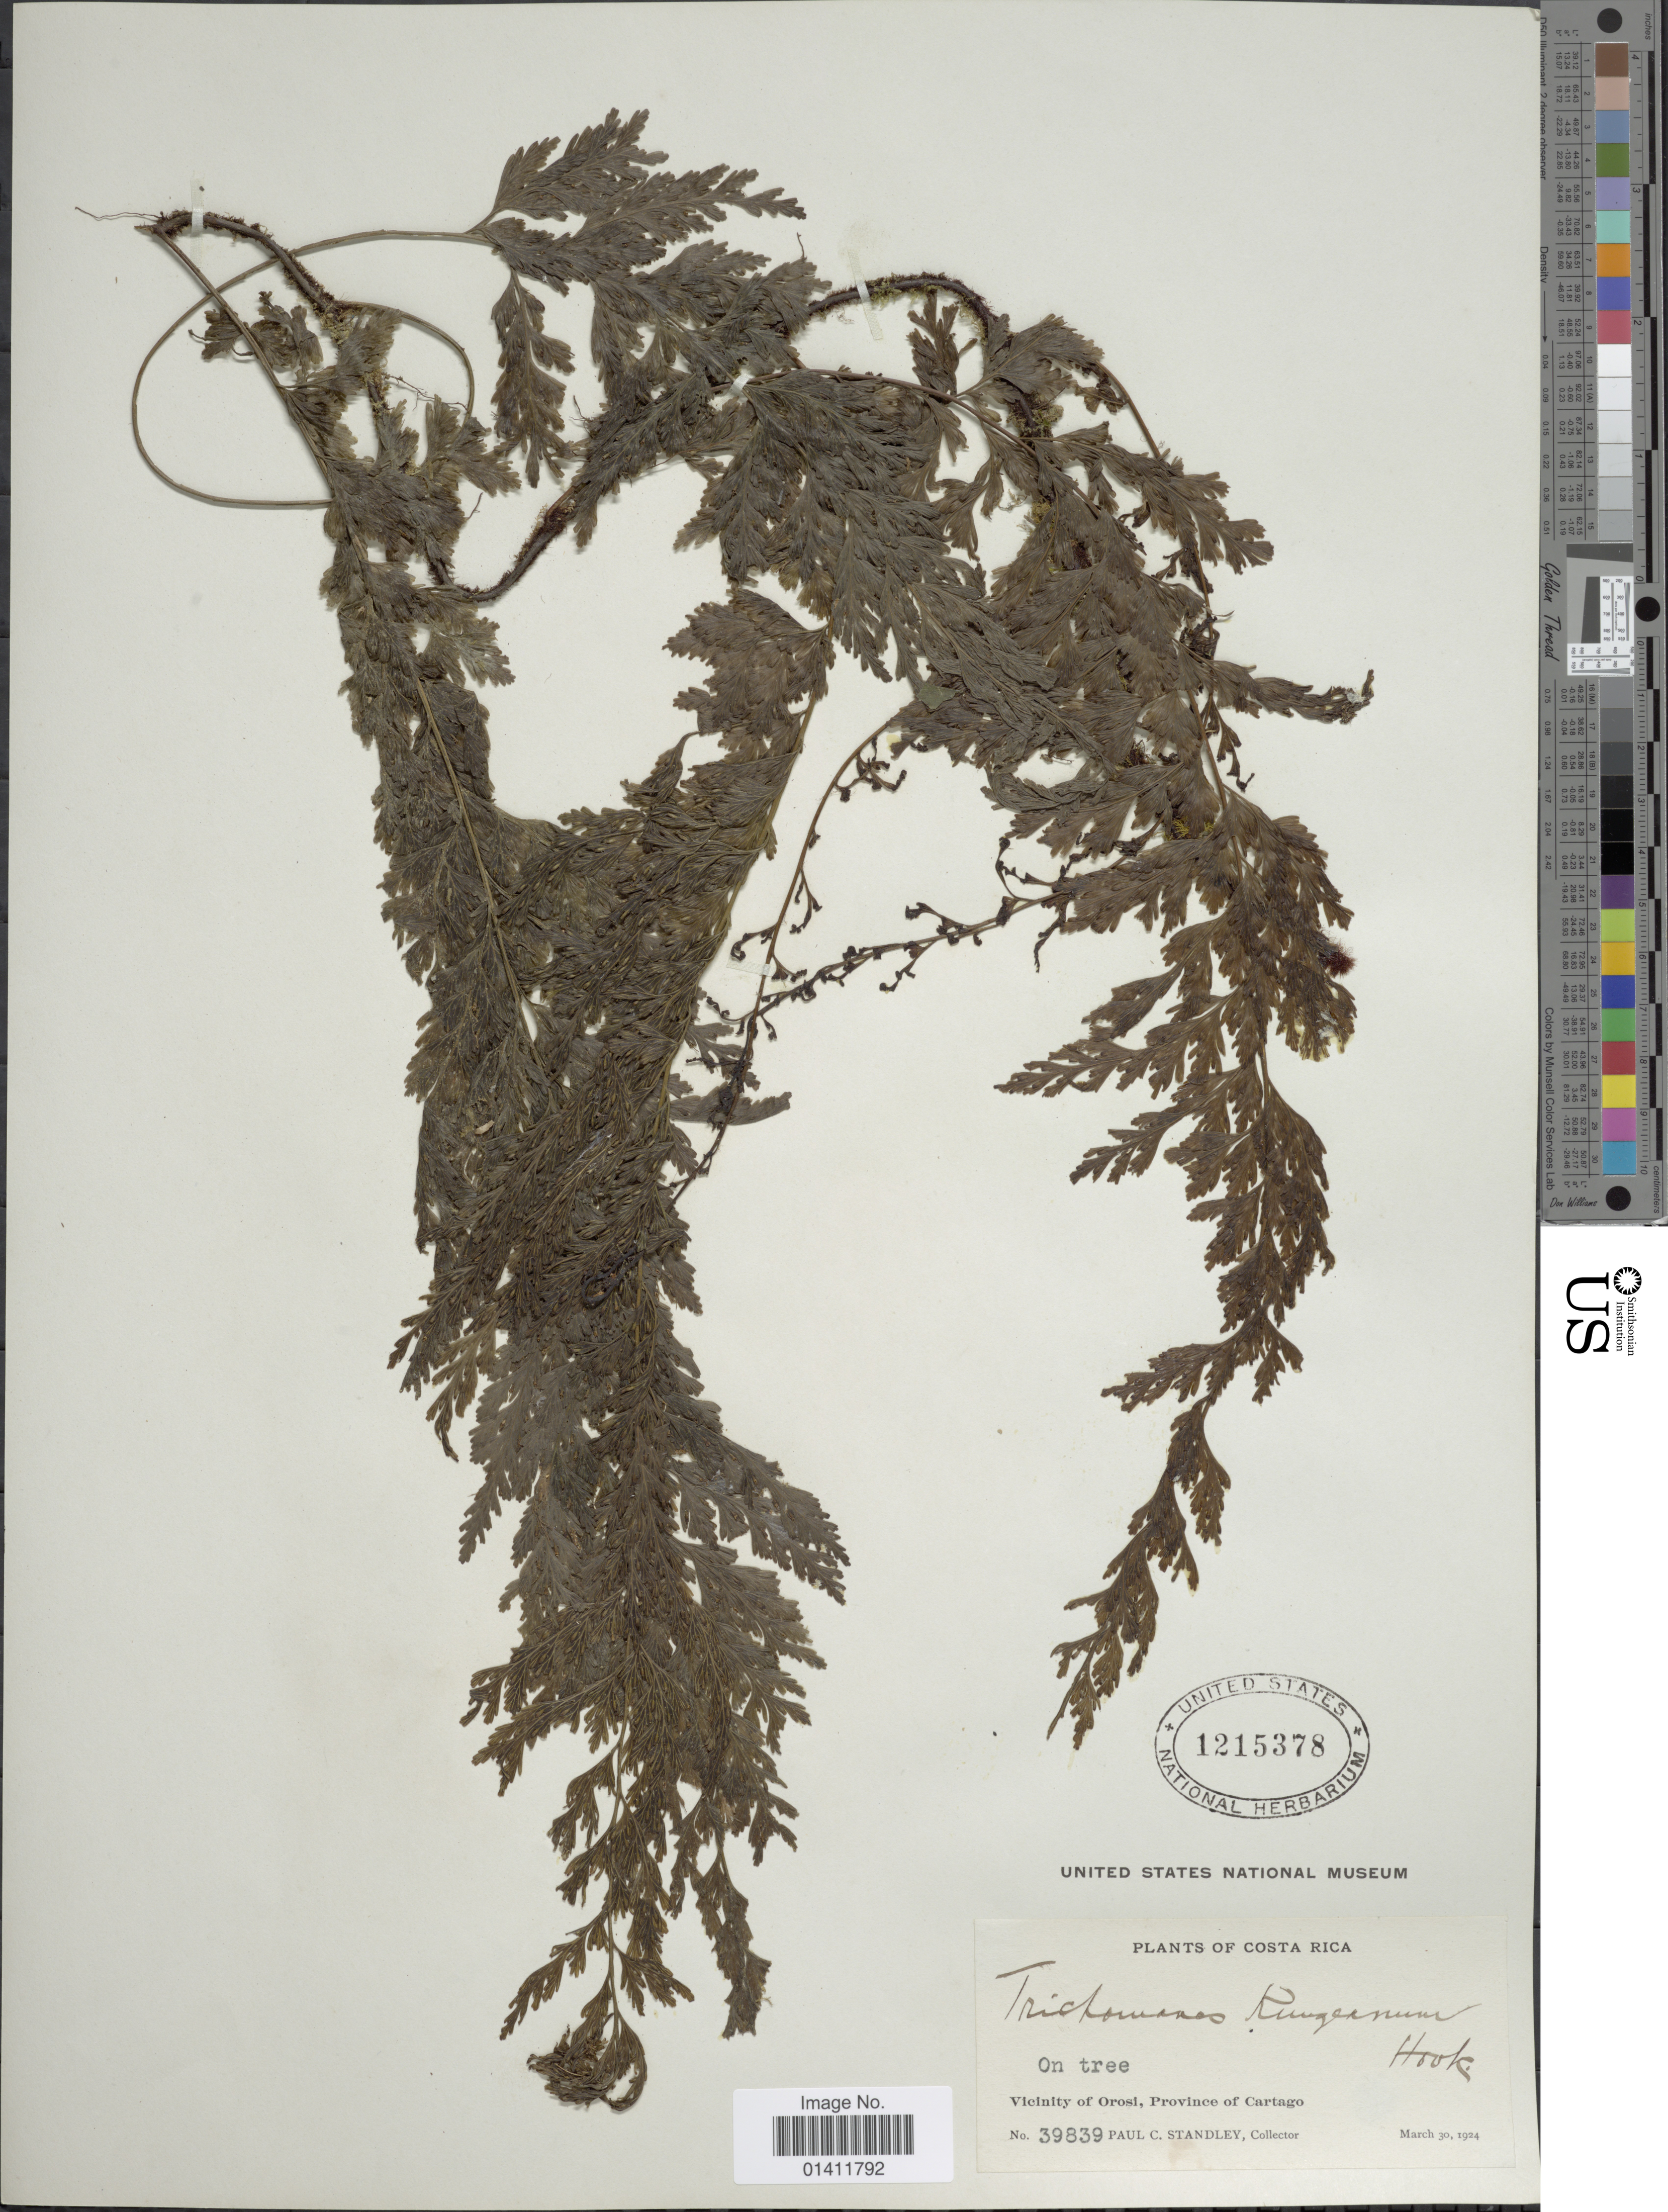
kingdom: Plantae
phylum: Tracheophyta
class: Polypodiopsida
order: Hymenophyllales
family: Hymenophyllaceae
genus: Vandenboschia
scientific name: Vandenboschia radicans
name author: (Sw.) Copel.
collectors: P. C. Standley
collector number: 39839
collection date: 1924-03-30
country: Costa Rica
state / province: Cartago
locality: Vicinity of Orosi, Province of Cartago.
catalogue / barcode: US 1215378